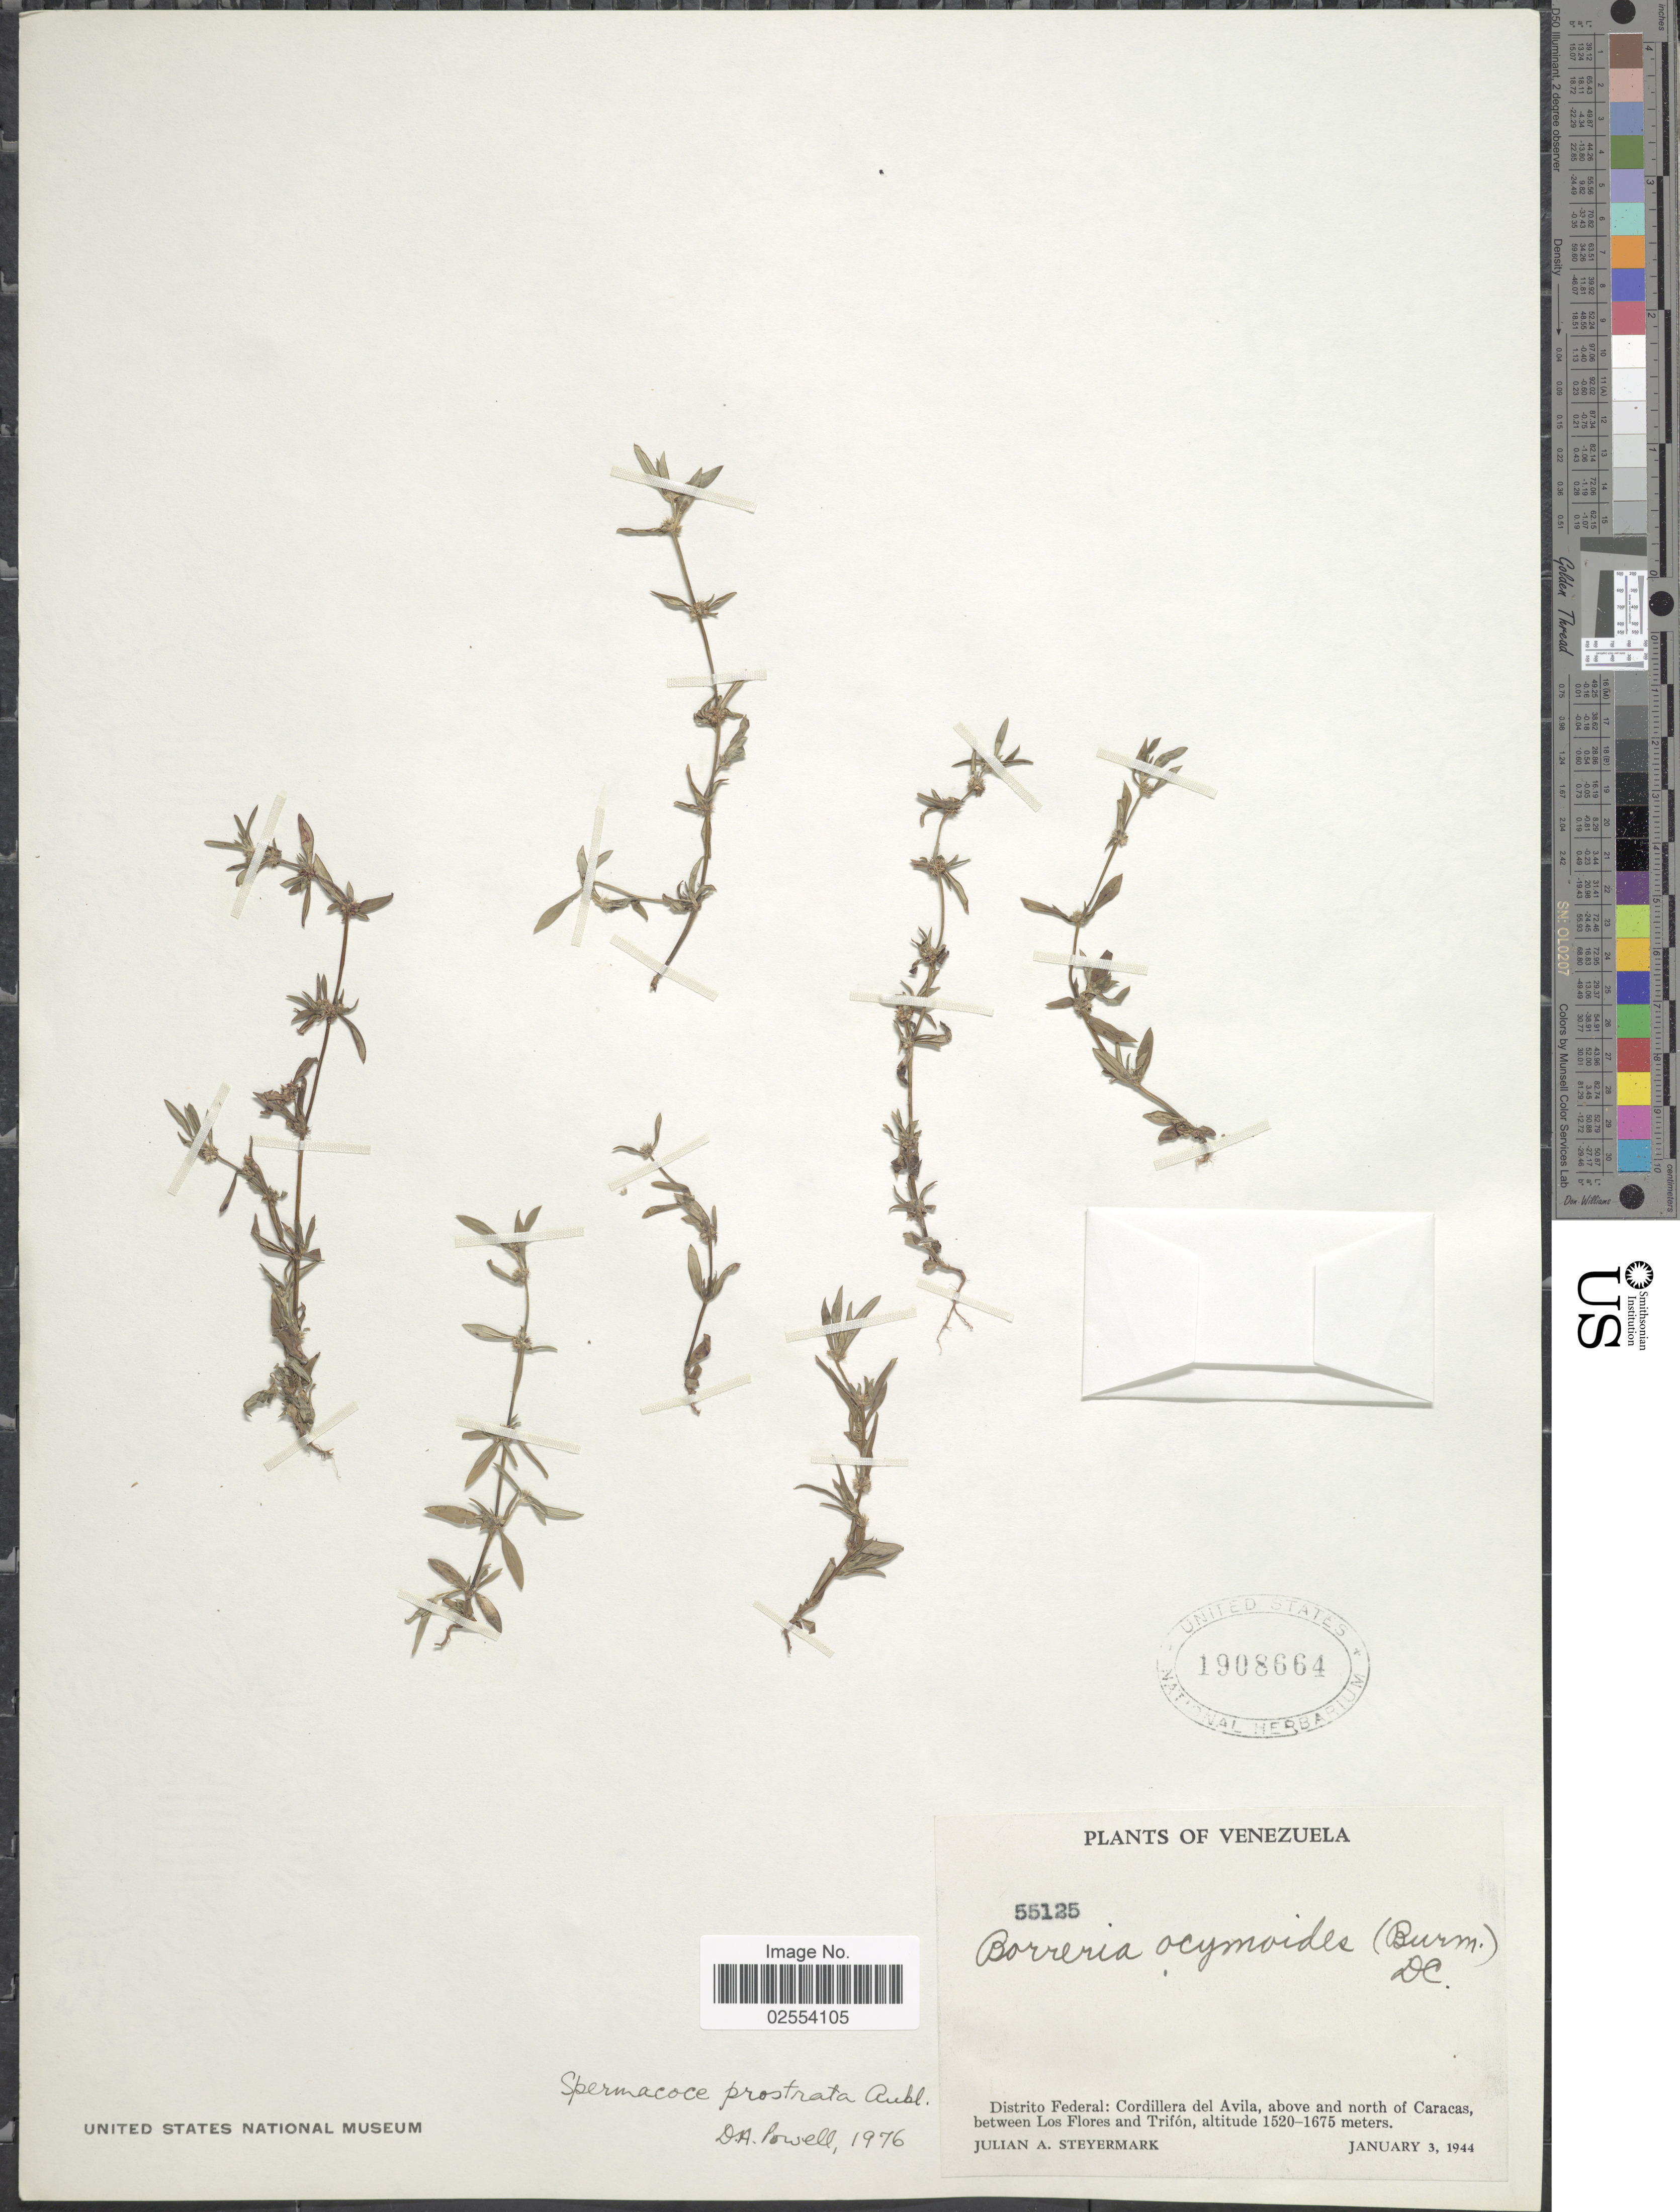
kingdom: Plantae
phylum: Tracheophyta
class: Magnoliopsida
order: Gentianales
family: Rubiaceae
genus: Spermacoce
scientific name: Spermacoce prostrata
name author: Aubl.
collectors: J. Steyermark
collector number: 55125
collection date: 1944-01-03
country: Venezuela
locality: Distrito Federal: Cordillera del Avilla, above and north of Caracas, between Los Flores and Trifón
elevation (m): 1520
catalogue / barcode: US 1908664